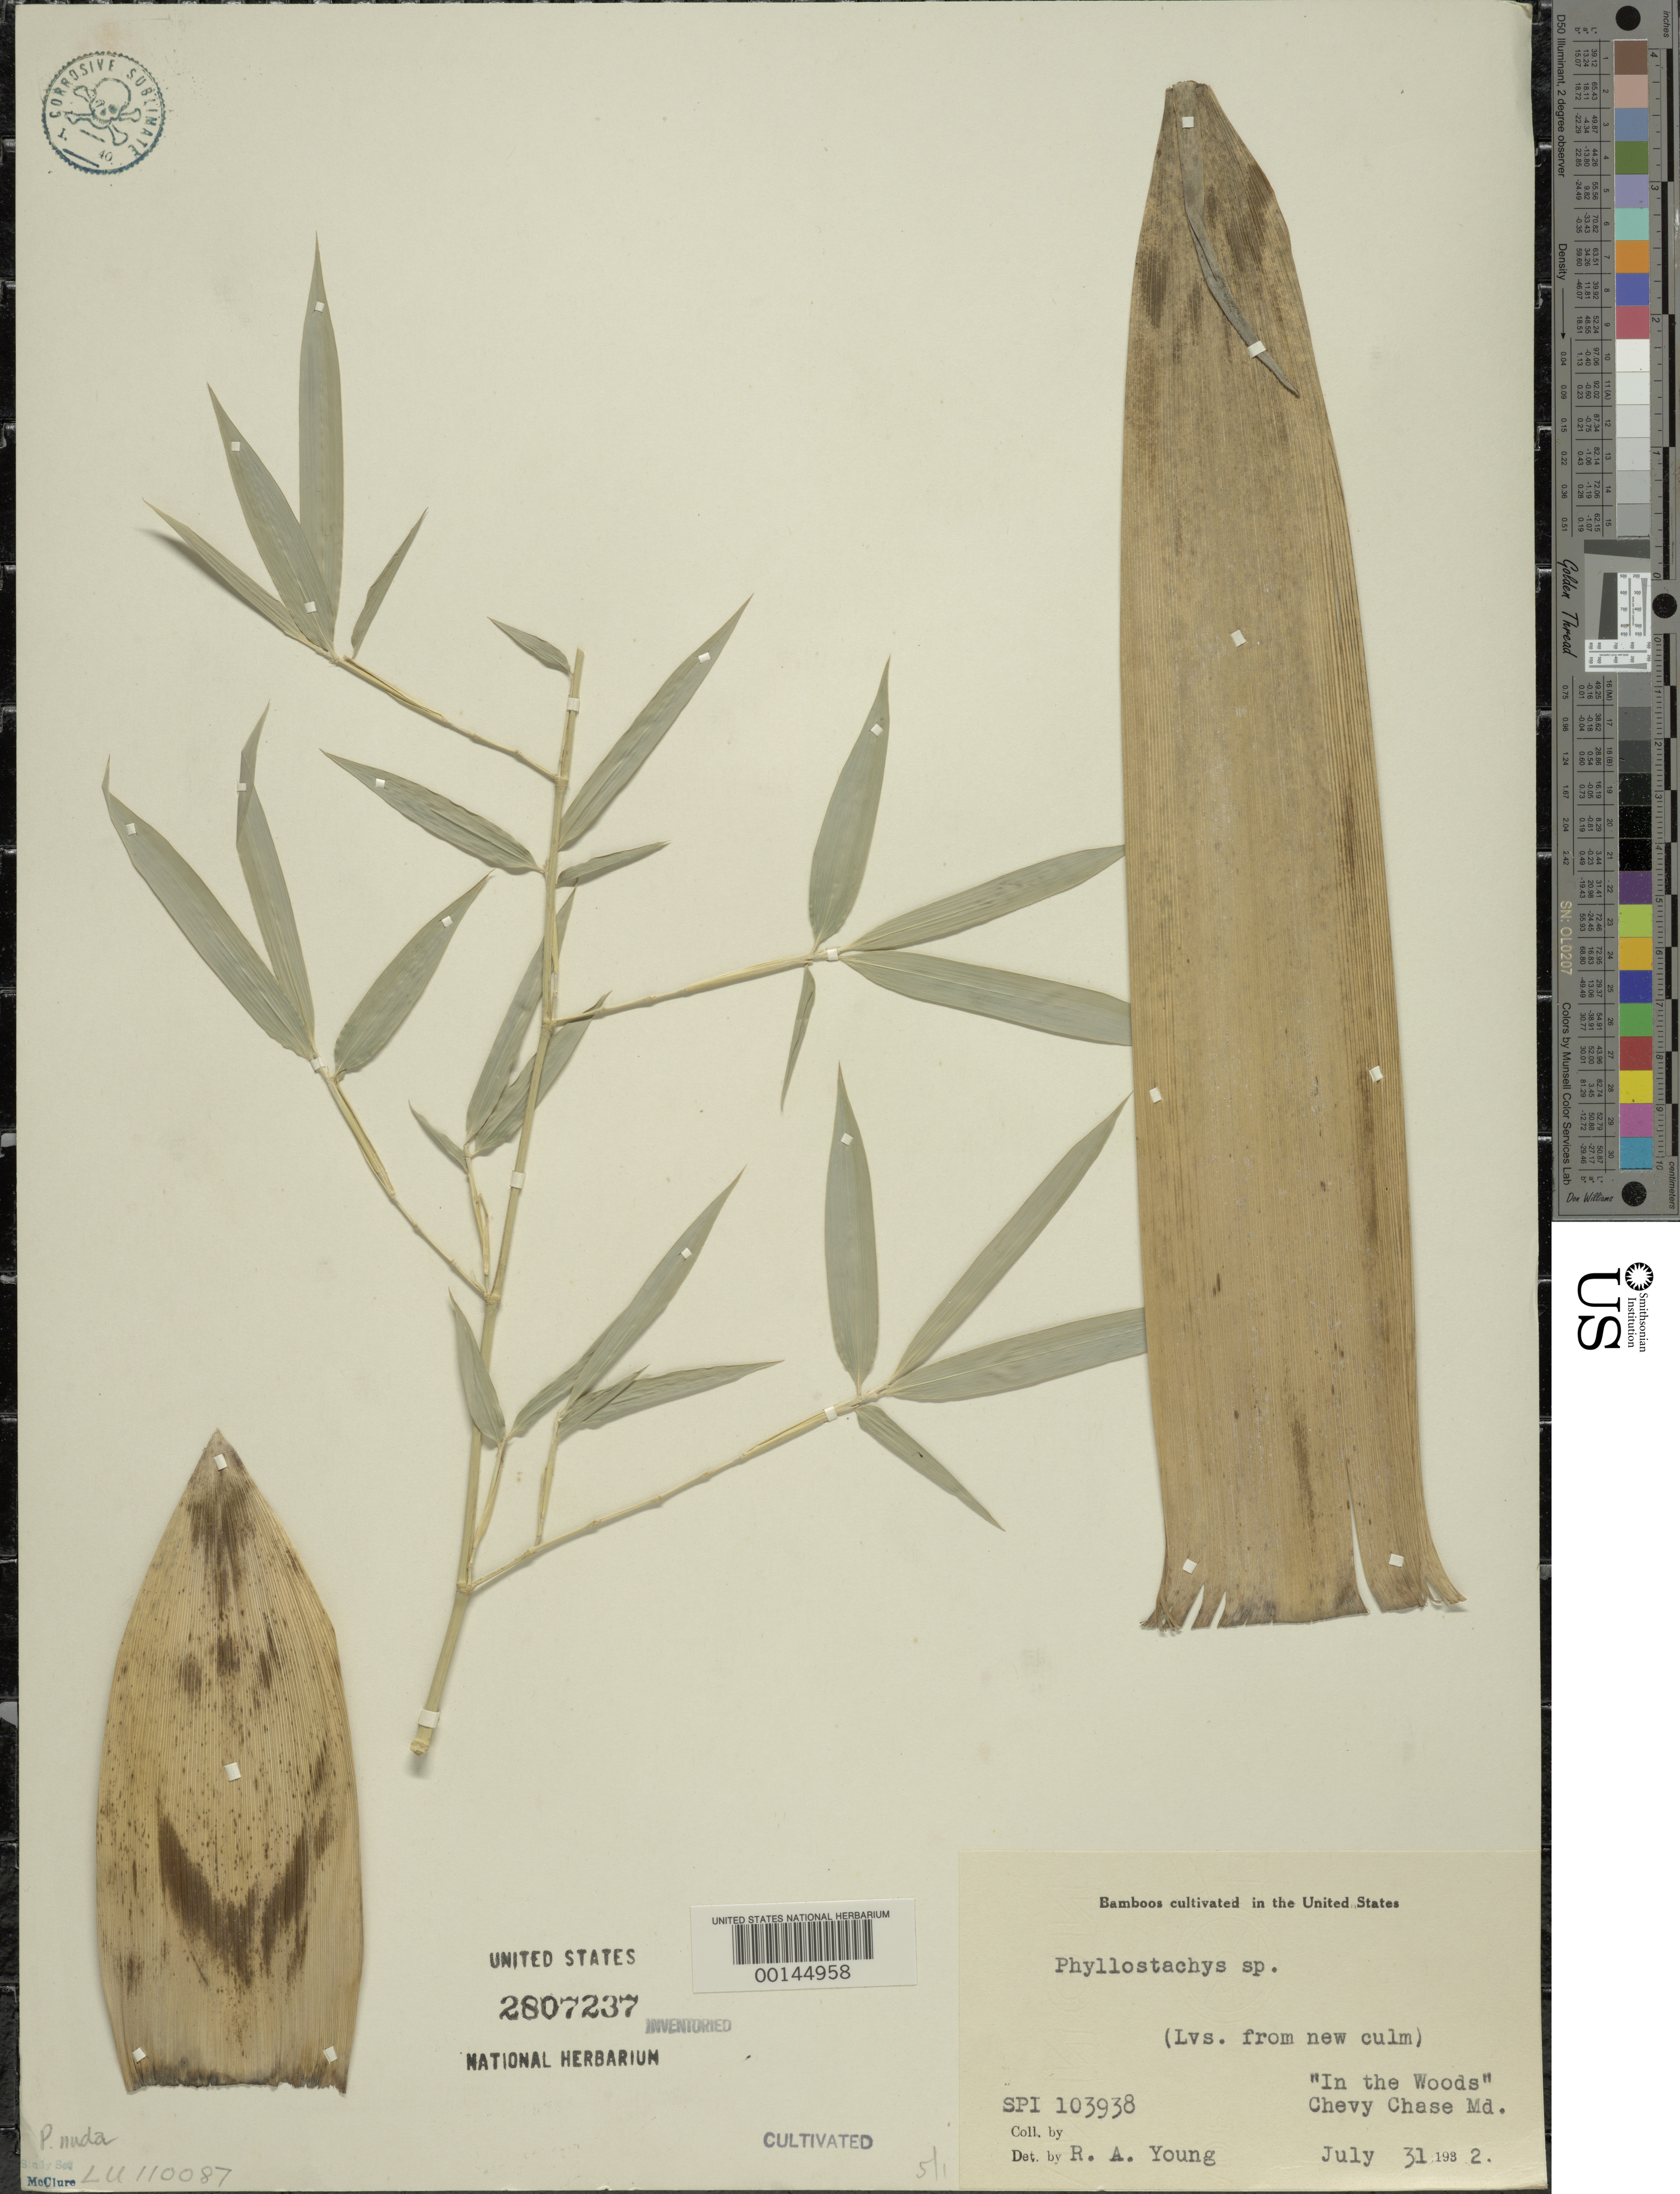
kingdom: Plantae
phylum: Tracheophyta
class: Liliopsida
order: Poales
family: Poaceae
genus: Phyllostachys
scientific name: Phyllostachys nuda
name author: McClure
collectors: R. A. Young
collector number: SPI 103938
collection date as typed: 31 Jul 1932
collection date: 1932-07-31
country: United States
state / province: Maryland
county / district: Montgomery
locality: Chevy Chase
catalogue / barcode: US 2807237